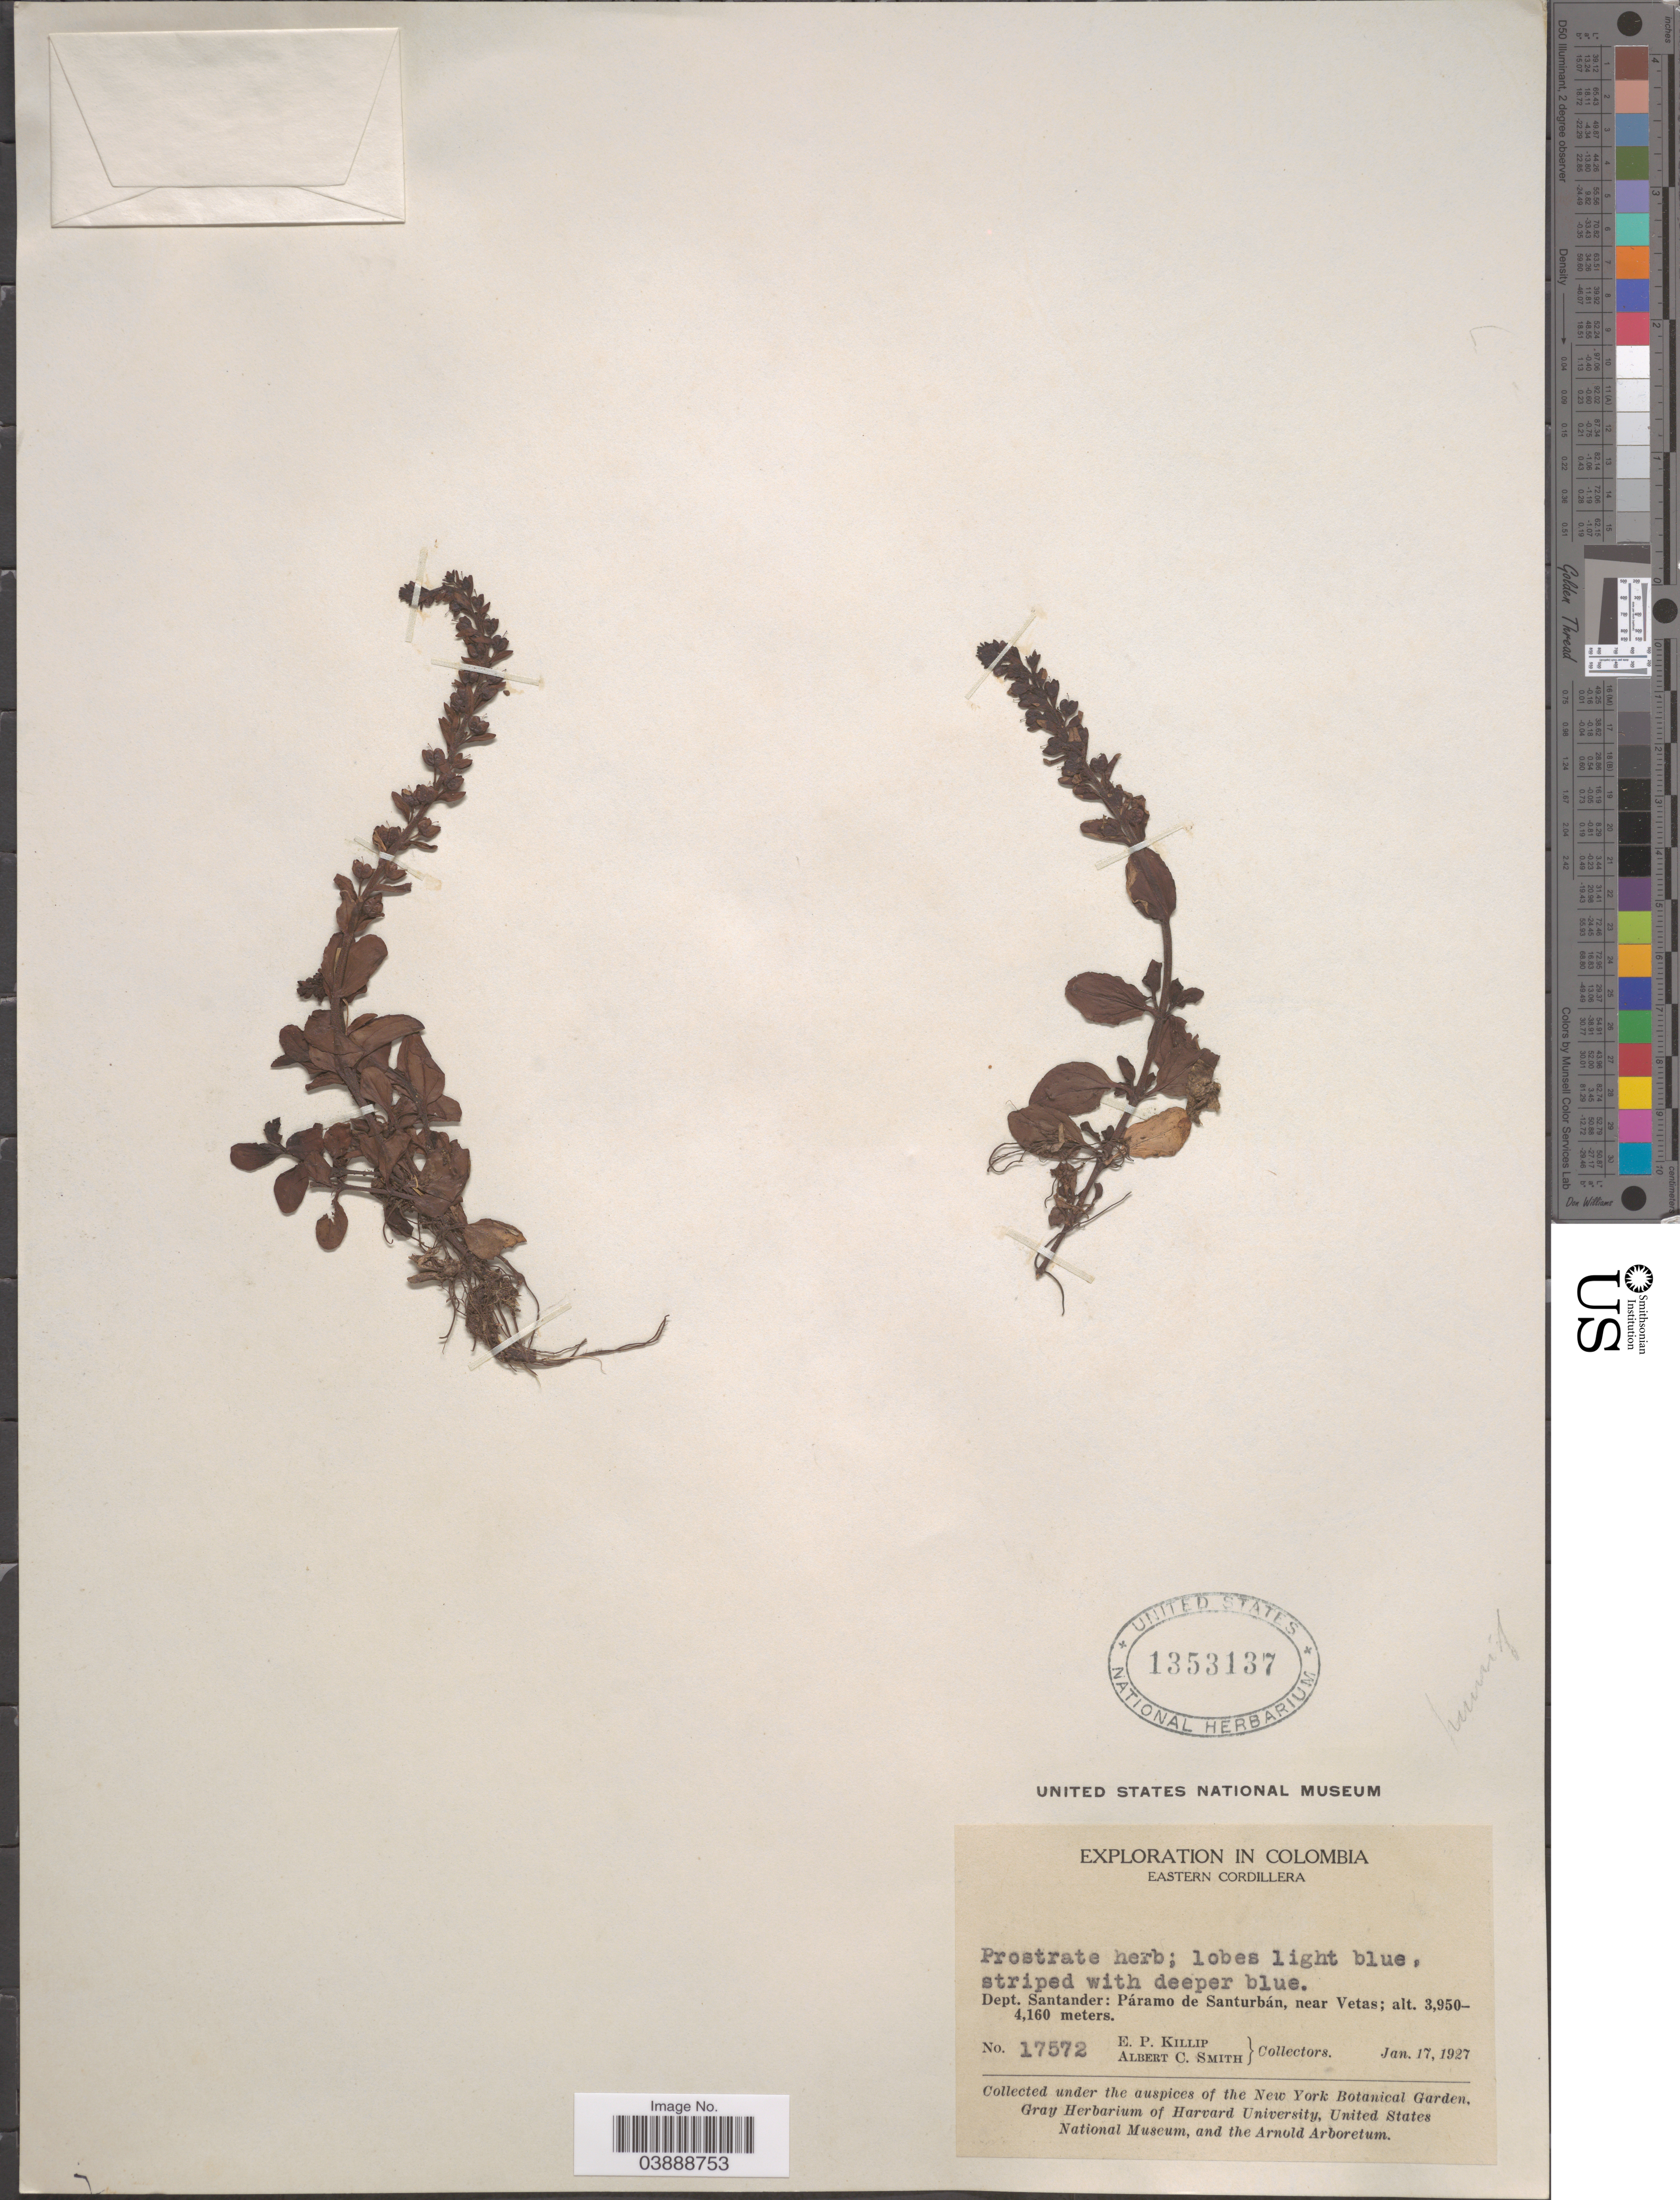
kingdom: Plantae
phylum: Tracheophyta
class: Magnoliopsida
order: Lamiales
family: Plantaginaceae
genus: Veronica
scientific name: Veronica serpyllifolia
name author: L.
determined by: Albach, Dirk C.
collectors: E. P. Killip & A. C. Smith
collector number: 17572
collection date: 1927-01-17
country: Colombia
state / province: Santander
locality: Eastern Cordillera. Dept. Santander: Páramo de Santurbán, near Vetas.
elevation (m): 3950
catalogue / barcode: US 1353137